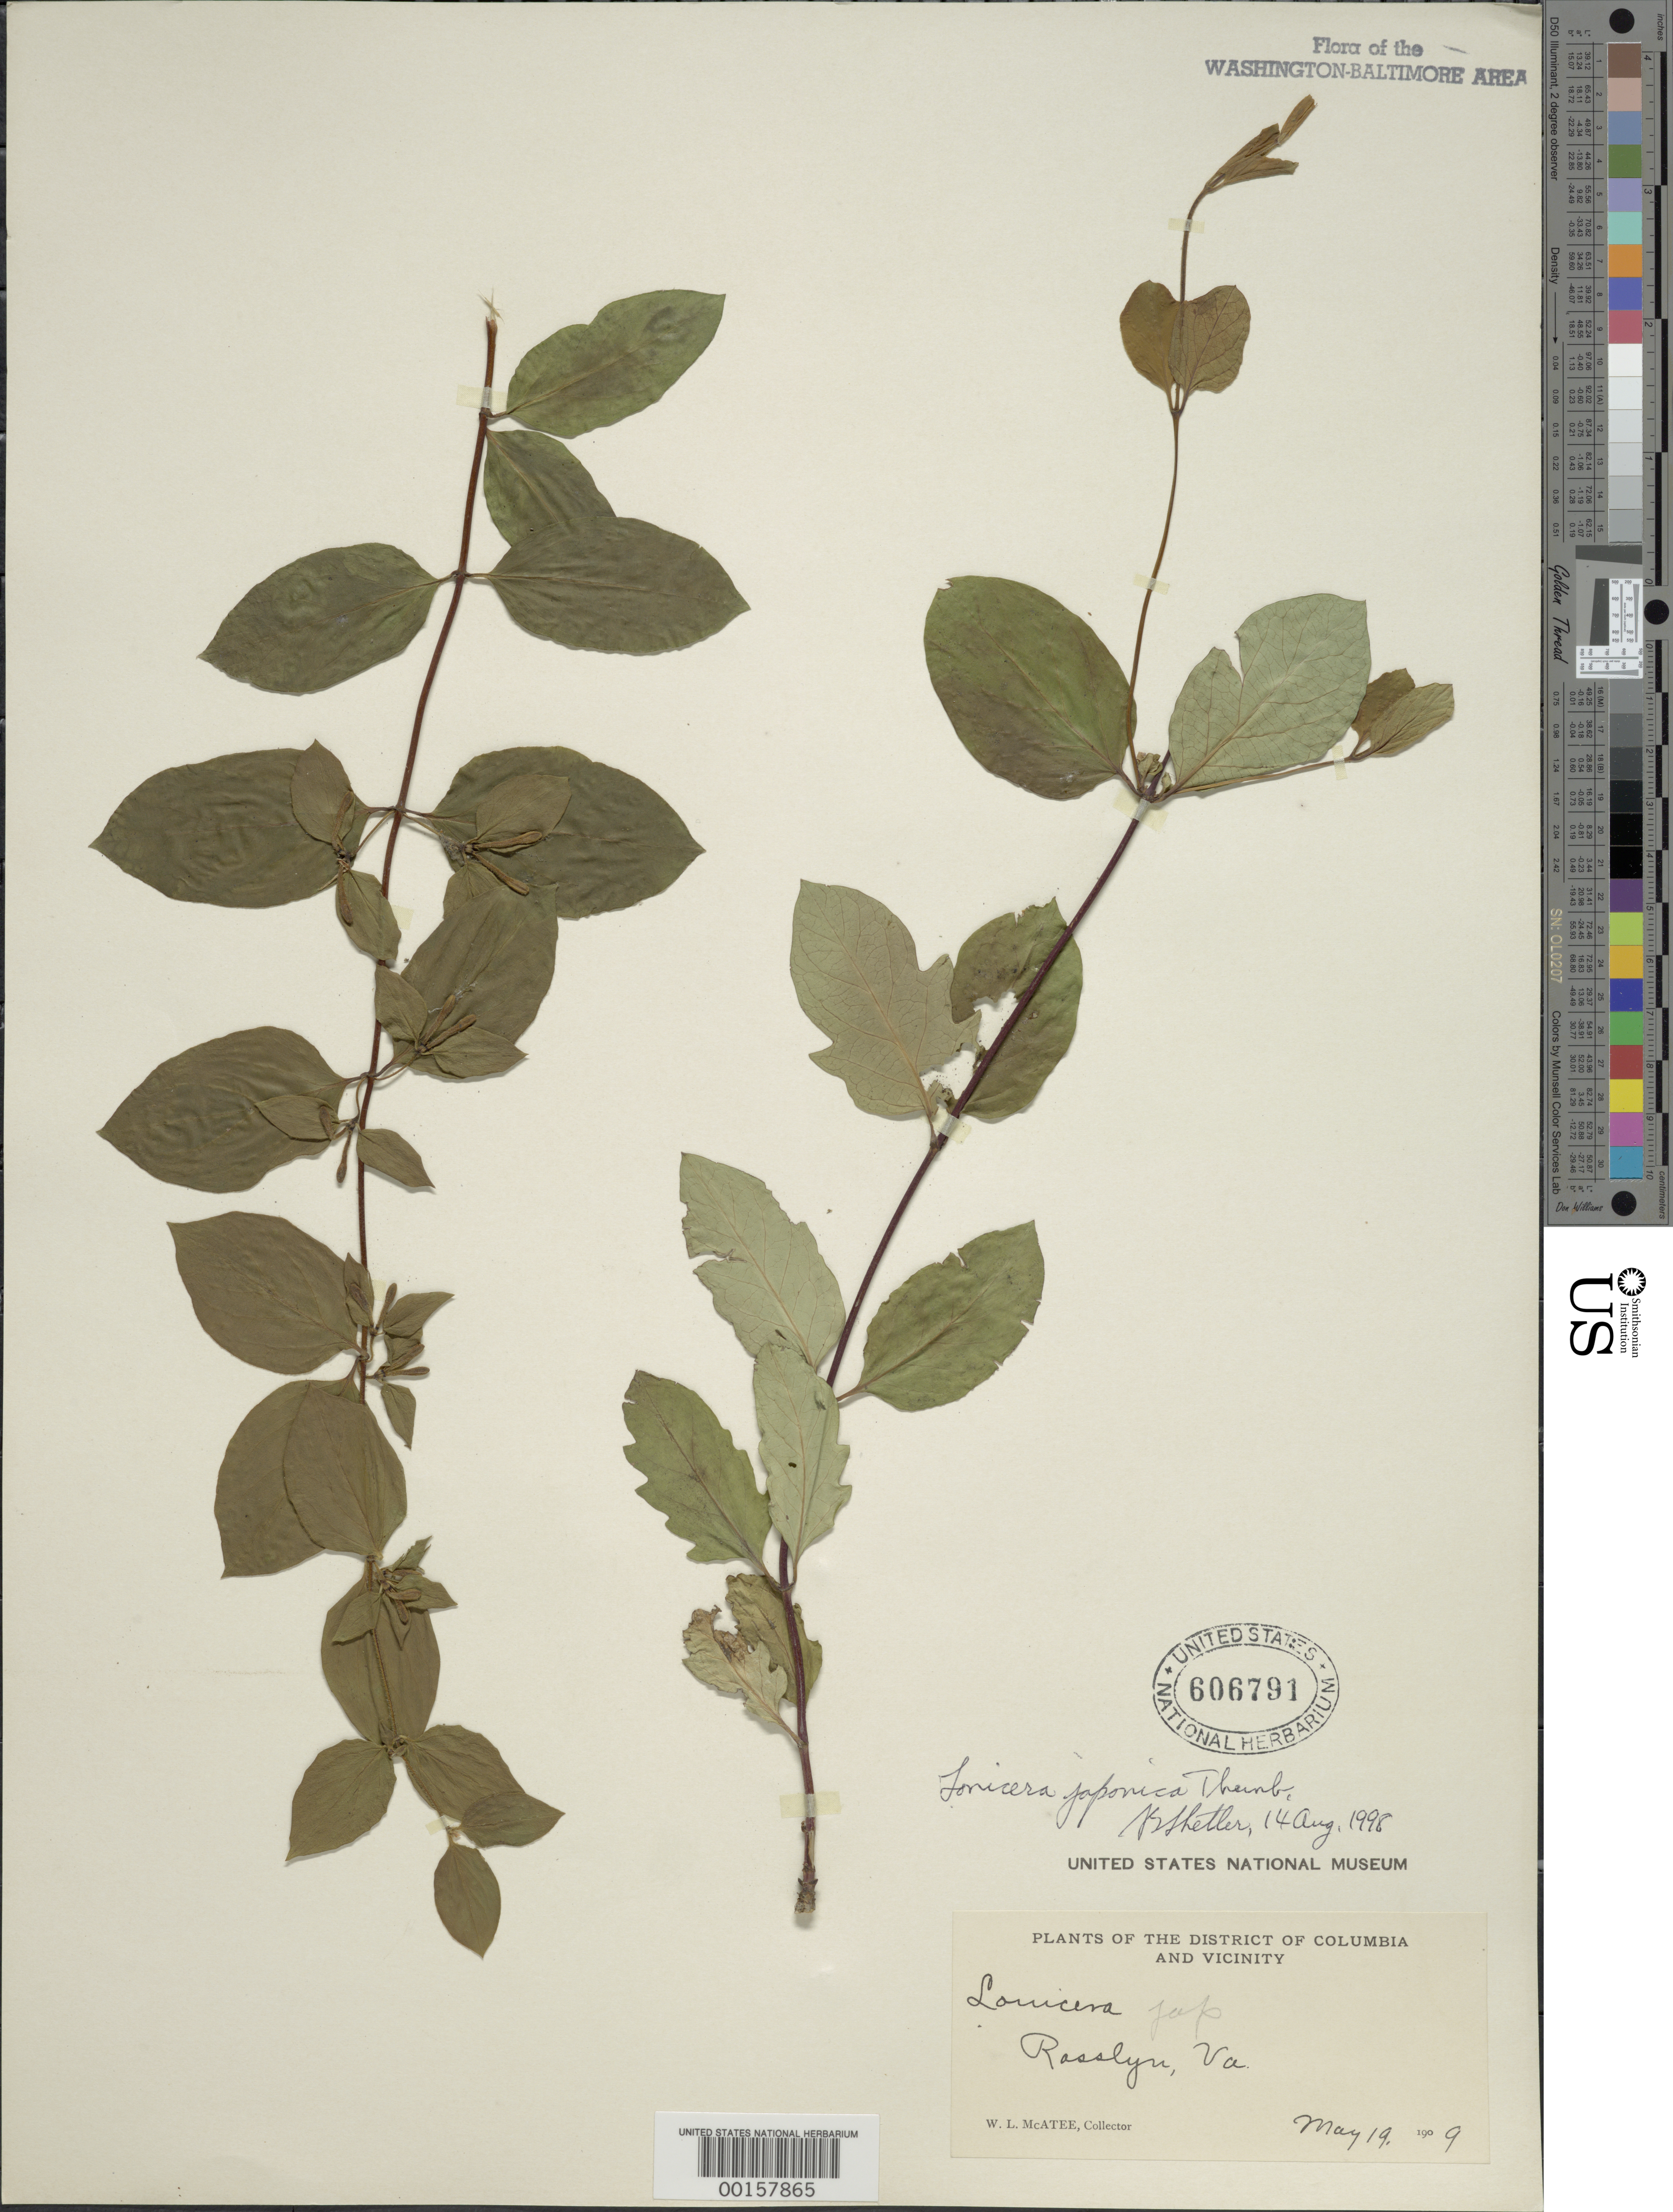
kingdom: Plantae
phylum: Tracheophyta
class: Magnoliopsida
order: Dipsacales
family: Caprifoliaceae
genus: Lonicera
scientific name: Lonicera japonica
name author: Thunb.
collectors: W. McAtee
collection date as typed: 19 May 1909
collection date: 1909-05-19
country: United States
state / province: Virginia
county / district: Arlington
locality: Rosslyn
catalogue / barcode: US 606791